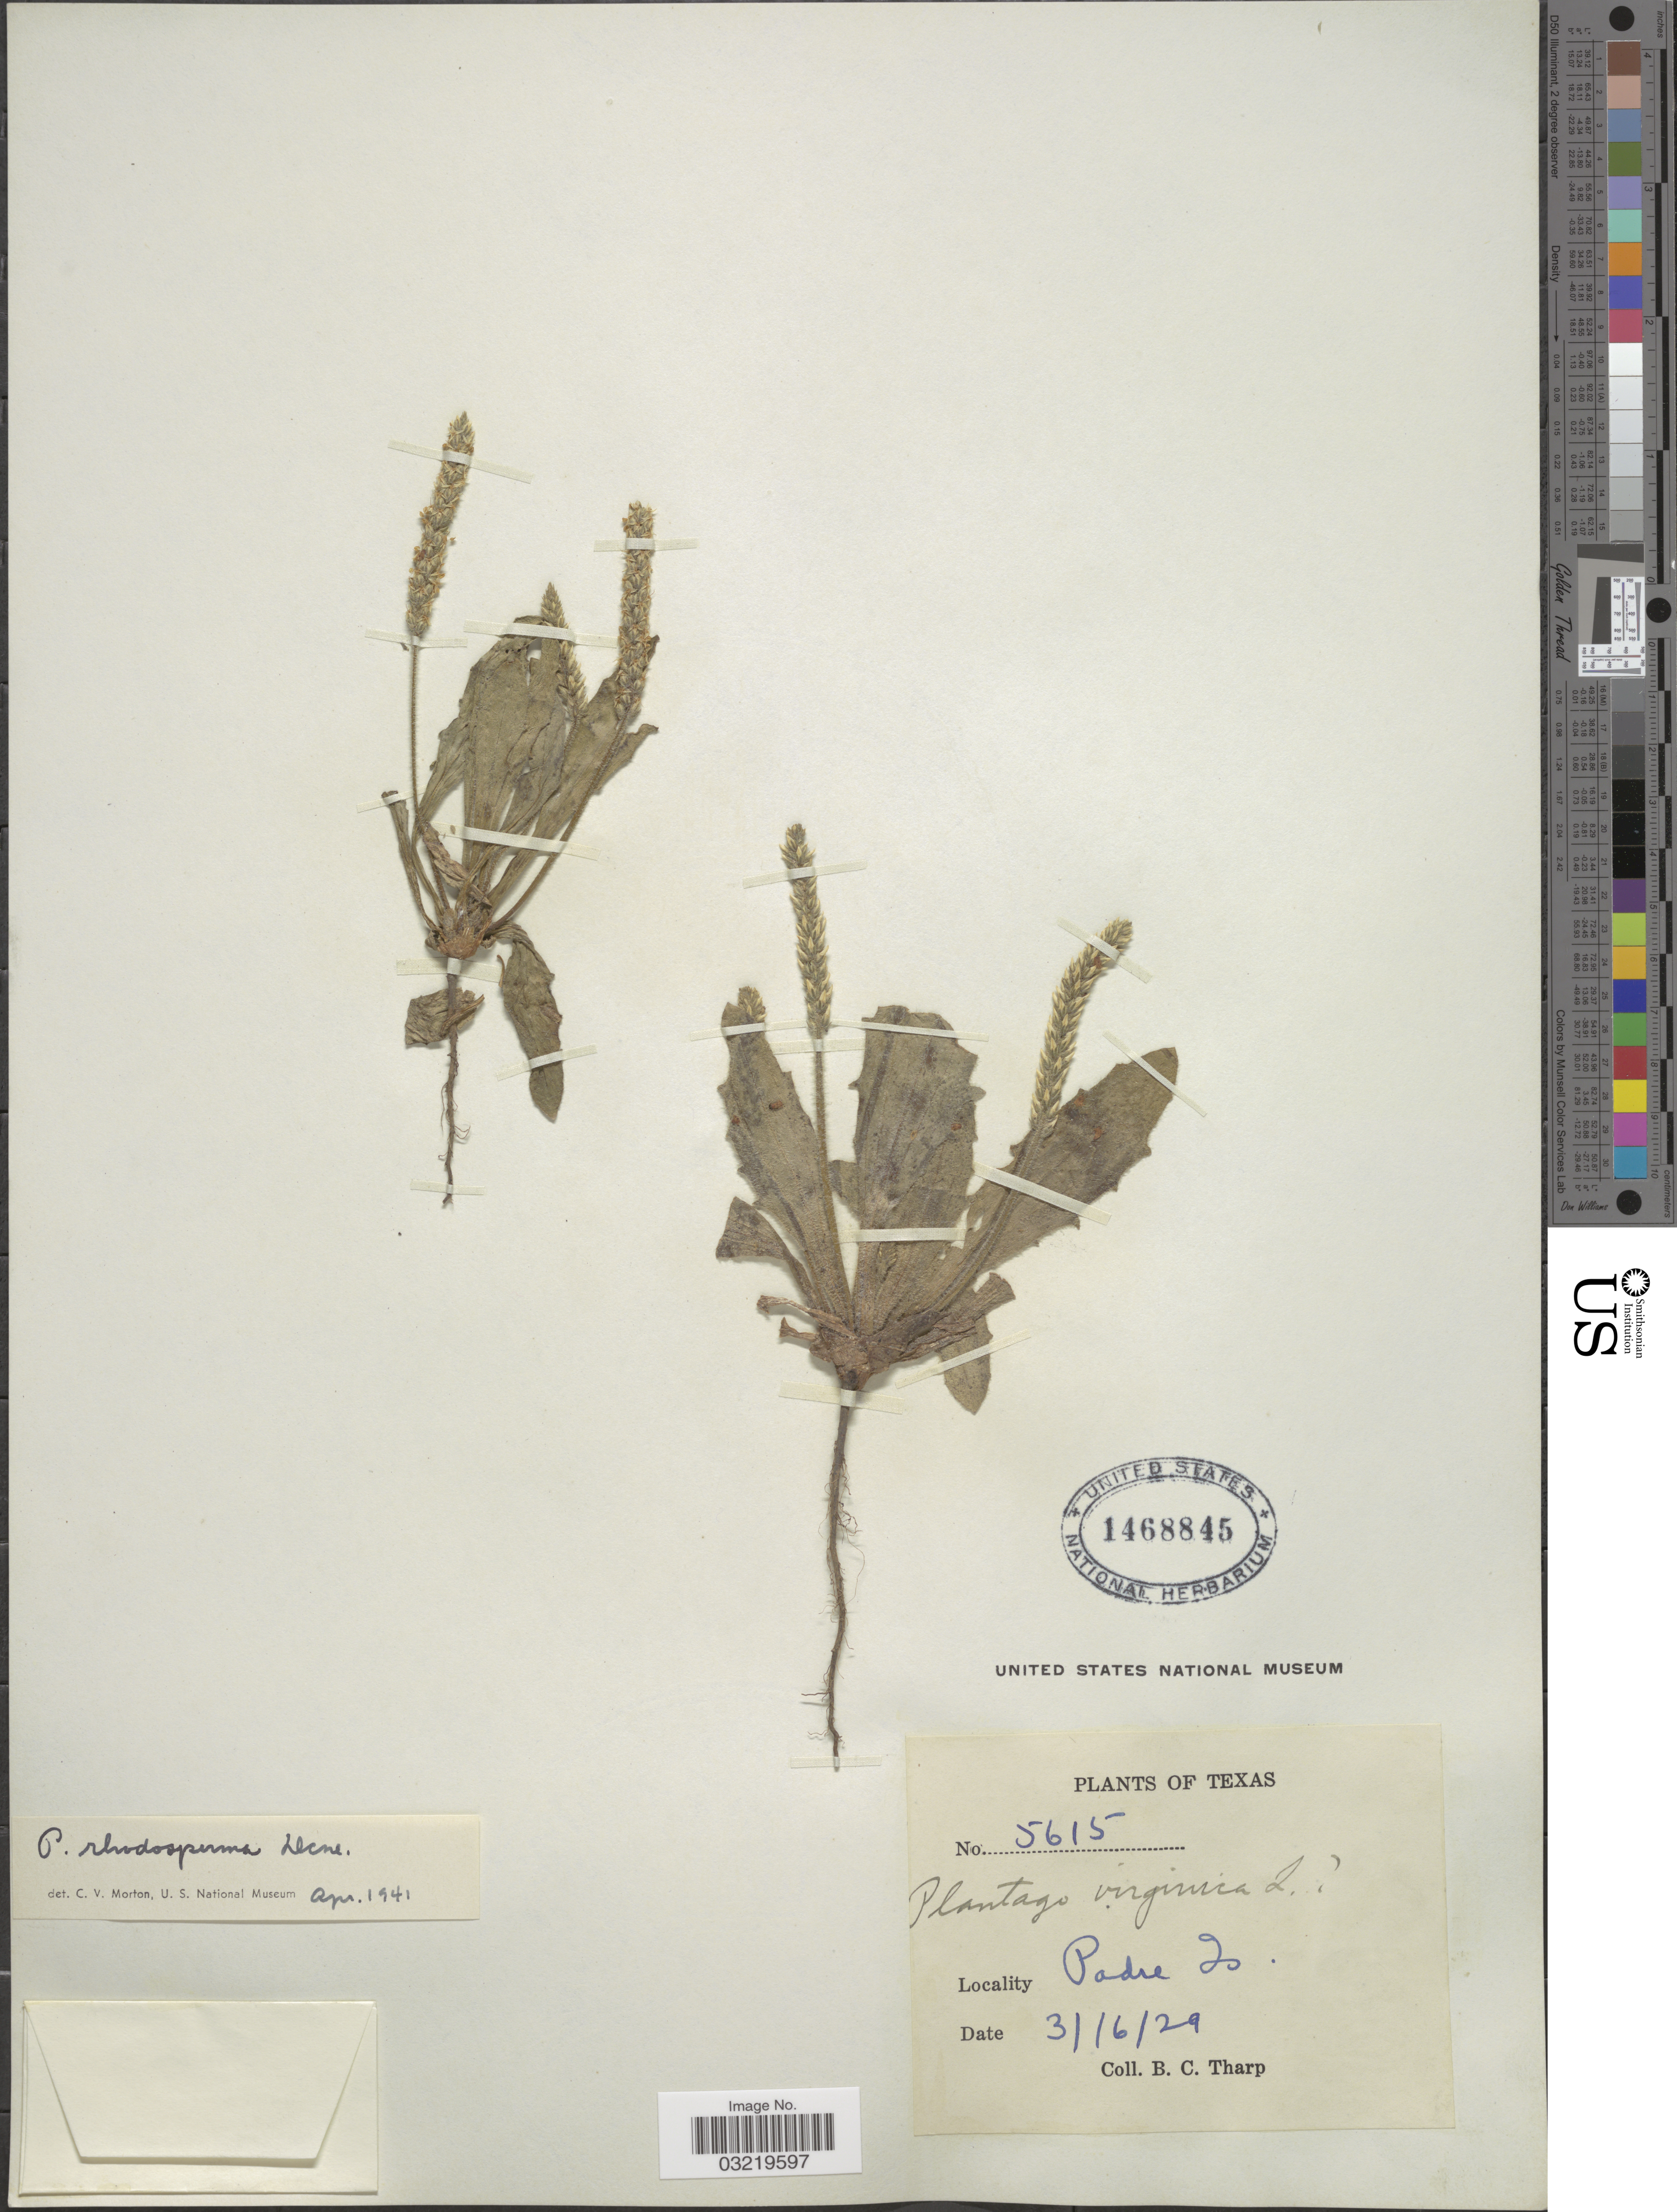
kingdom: Plantae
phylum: Tracheophyta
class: Magnoliopsida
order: Lamiales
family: Plantaginaceae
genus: Plantago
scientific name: Plantago rhodosperma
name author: Decne.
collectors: B. C. Tharp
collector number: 5615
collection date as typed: Transcribed d/m/y: 16/3/29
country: United States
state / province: Texas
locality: Padre Is.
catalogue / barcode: US 1468845